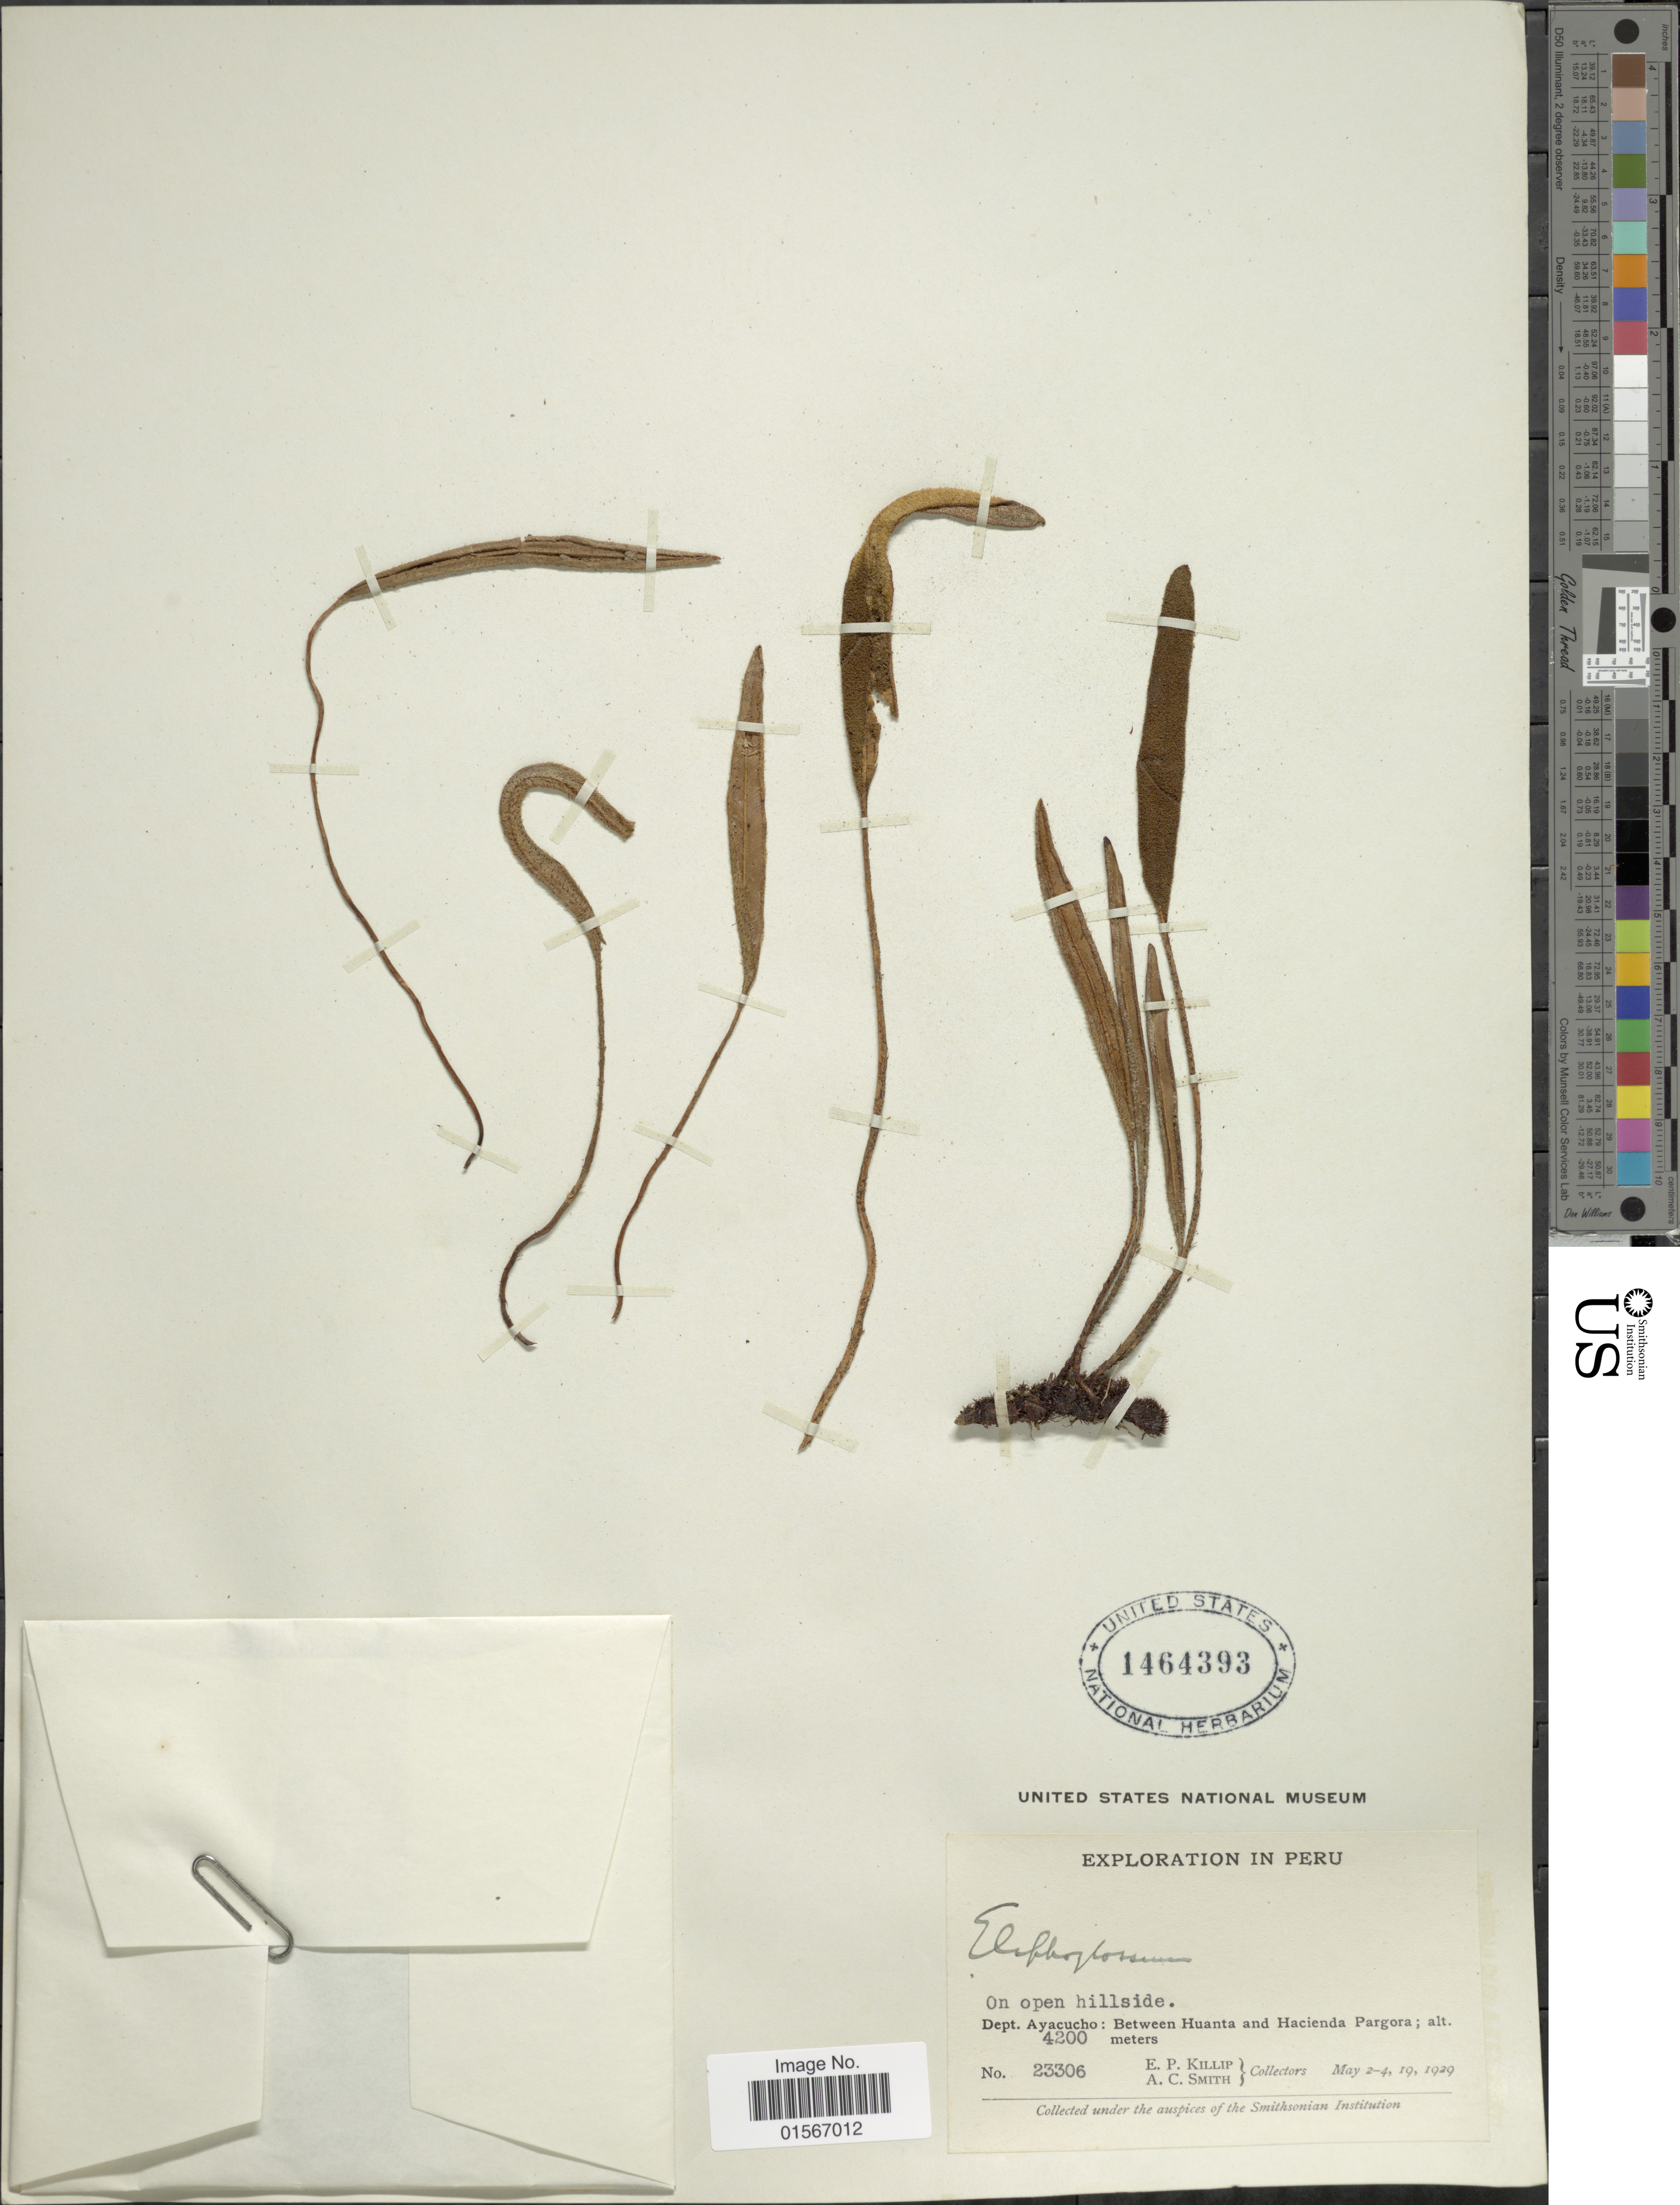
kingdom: Plantae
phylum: Tracheophyta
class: Polypodiopsida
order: Polypodiales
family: Dryopteridaceae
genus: Elaphoglossum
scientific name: Elaphoglossum mathewsii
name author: (Fée) T. Moore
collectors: E. P. Killip & A. C. Smith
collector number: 23306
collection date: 1929-05-02/1929-05-19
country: Peru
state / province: Ayacucho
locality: On open hillside, Dept. Ayacucho: Between Huanta and Hacienda Pargora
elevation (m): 4200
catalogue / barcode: US 1464393